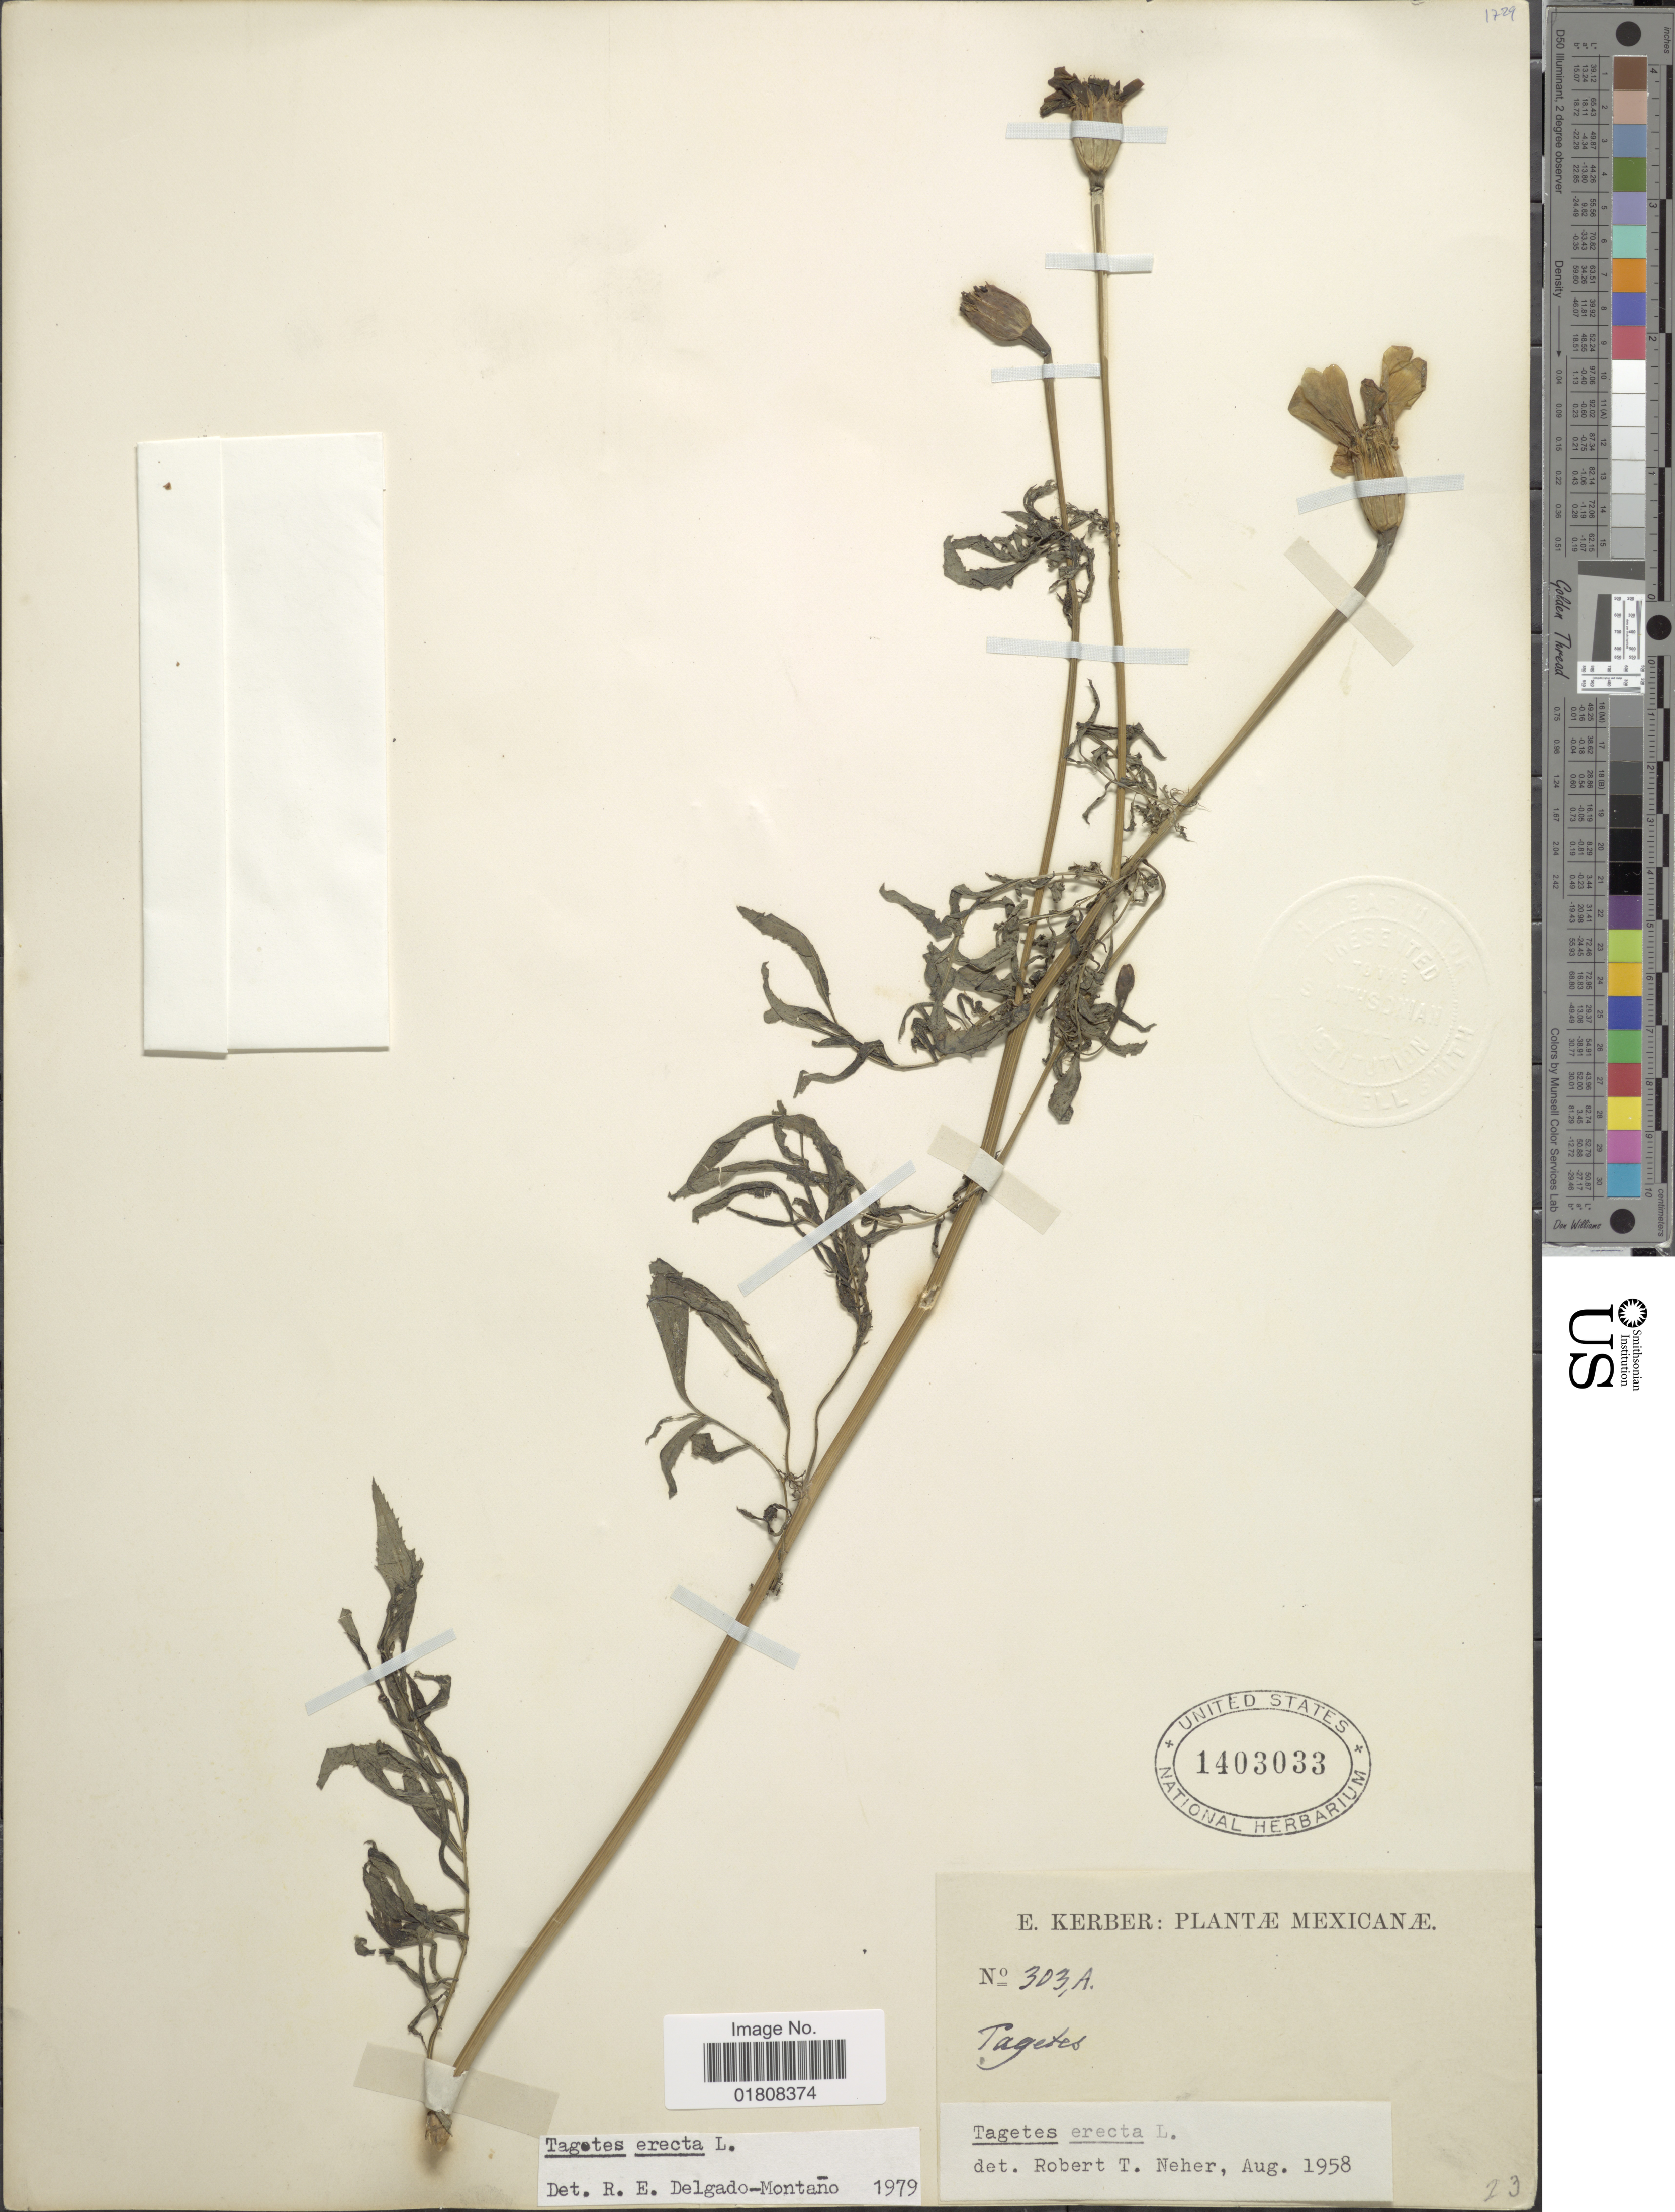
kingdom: Plantae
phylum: Tracheophyta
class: Magnoliopsida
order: Asterales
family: Asteraceae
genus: Tagetes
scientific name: Tagetes patula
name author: L.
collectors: E. Kerber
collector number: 303A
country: Mexico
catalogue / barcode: US 1403033